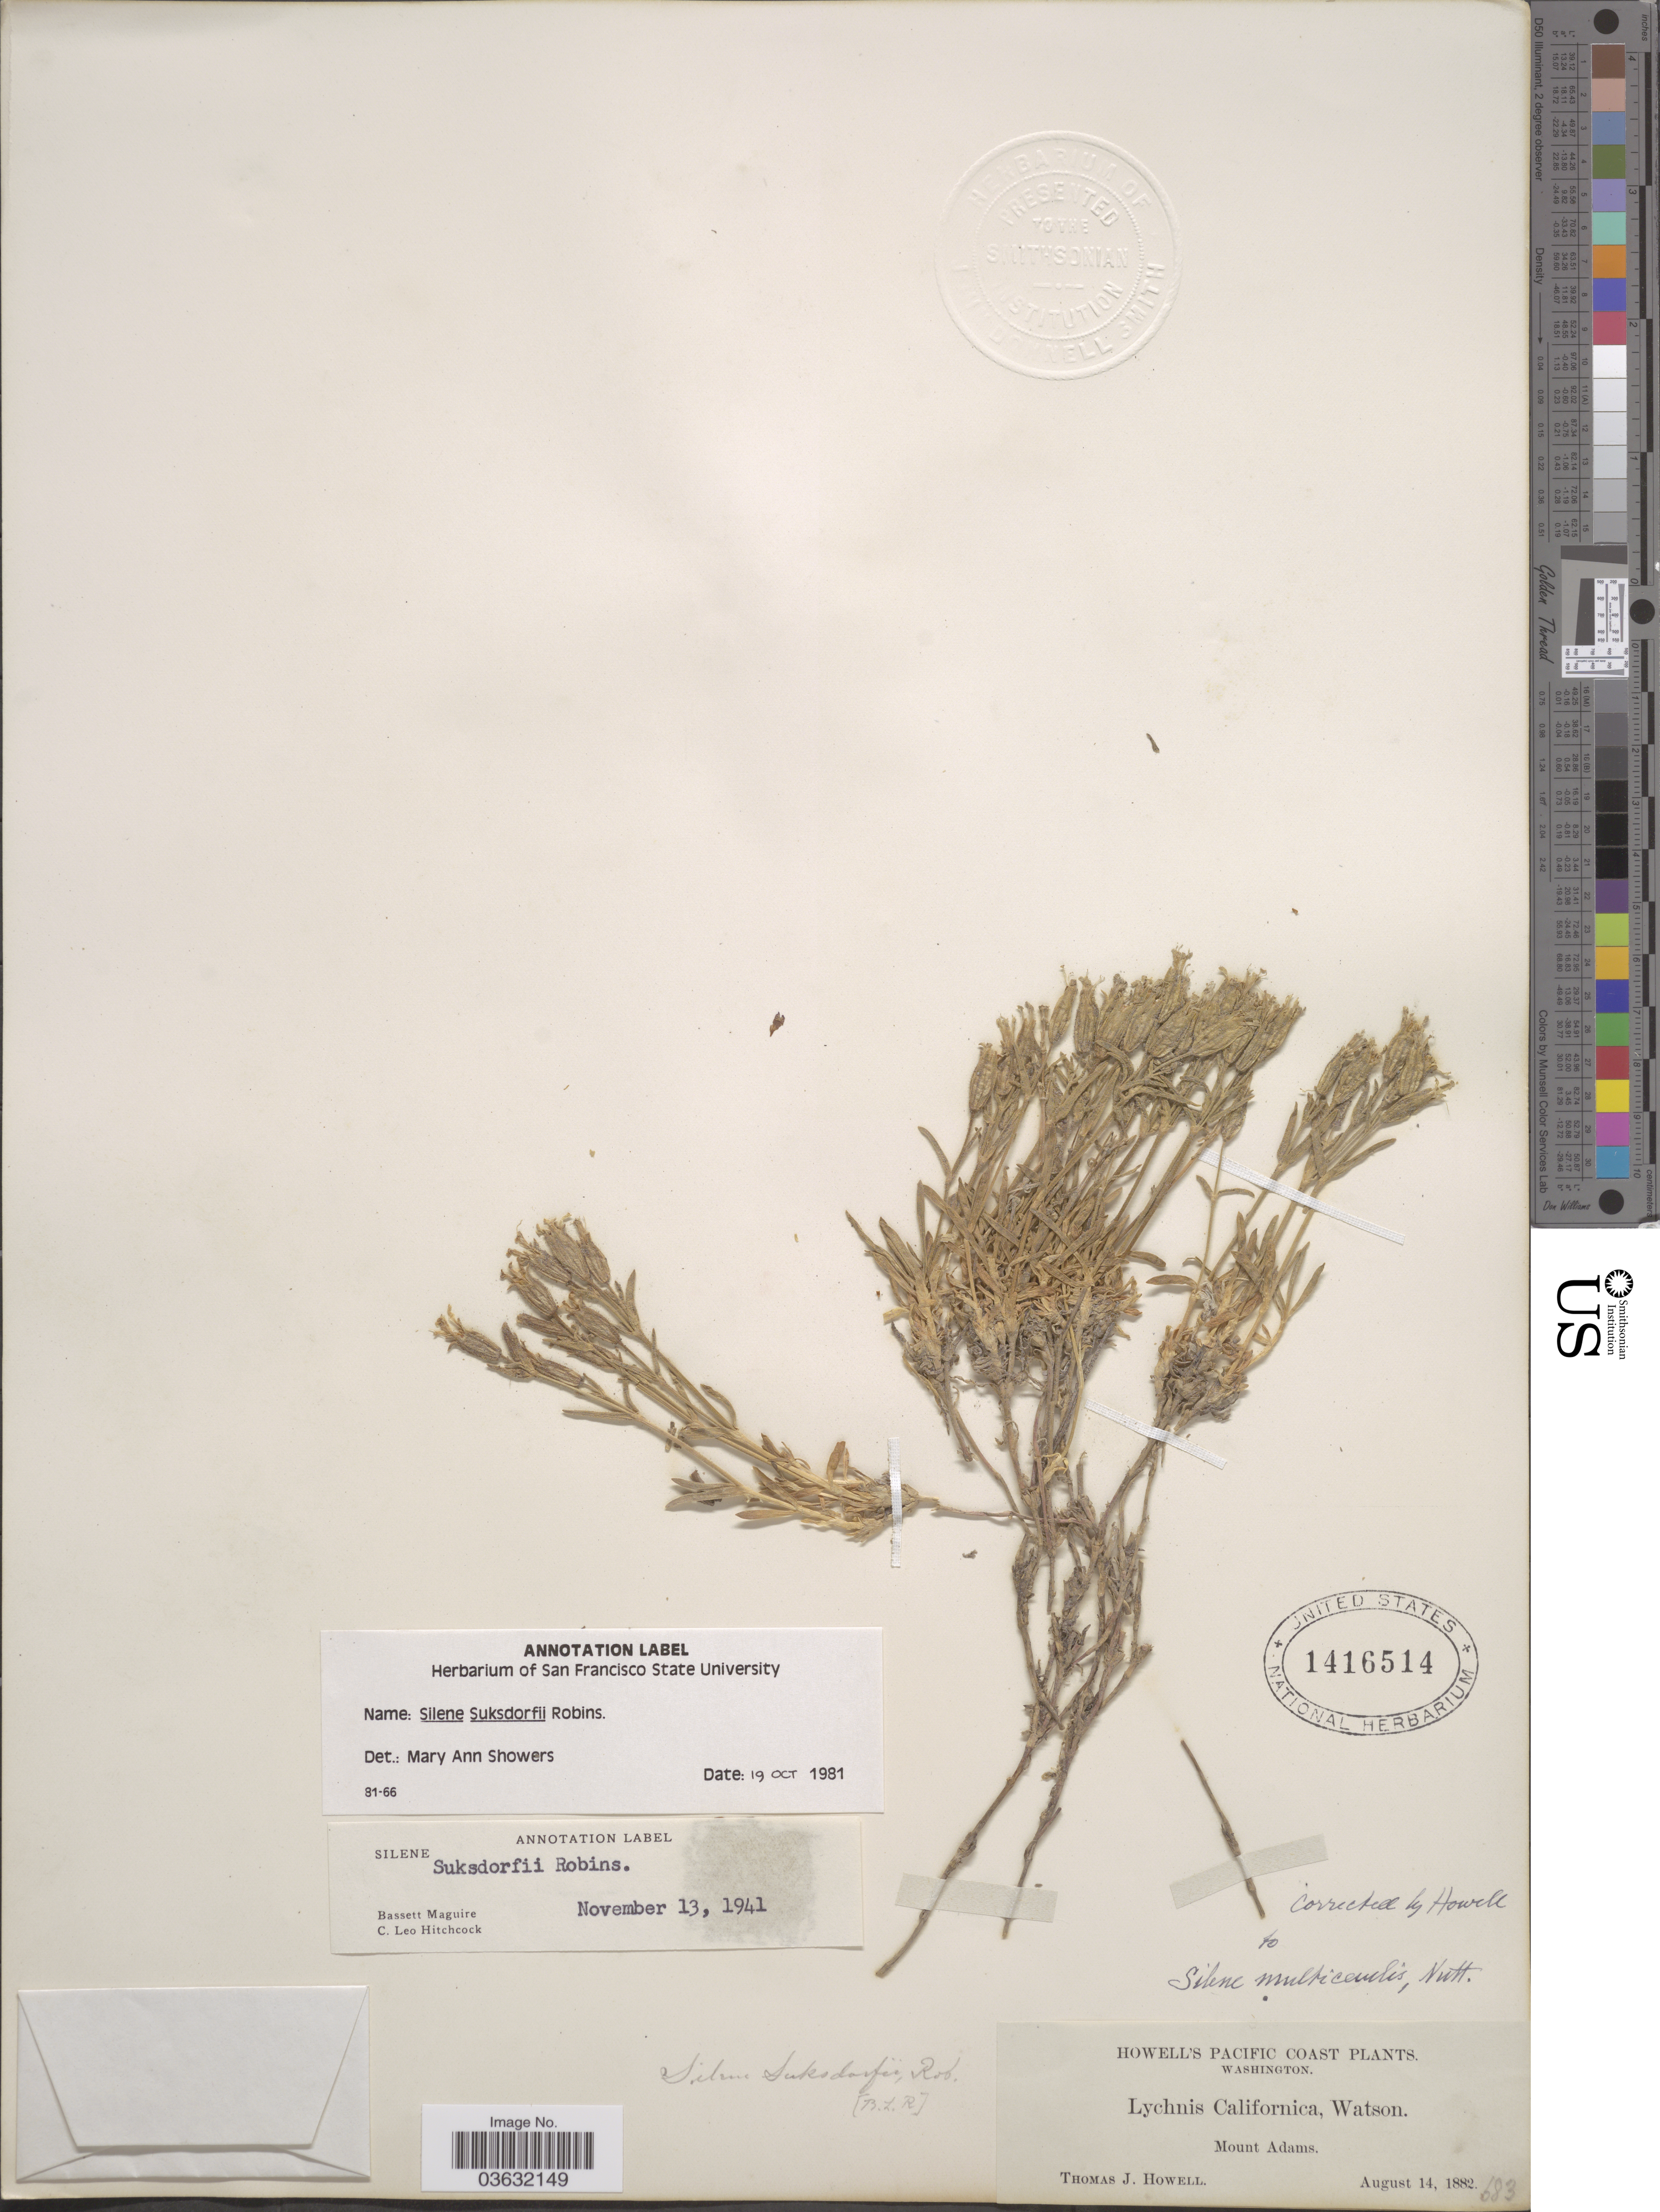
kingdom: Plantae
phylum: Tracheophyta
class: Magnoliopsida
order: Caryophyllales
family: Caryophyllaceae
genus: Silene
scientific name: Silene suksdorfii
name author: B.L. Rob.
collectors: T. J. Howell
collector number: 683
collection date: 1882-08-14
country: United States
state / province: Washington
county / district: Yakima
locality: Pacific Coast. Mount Adams.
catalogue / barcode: US 1416514